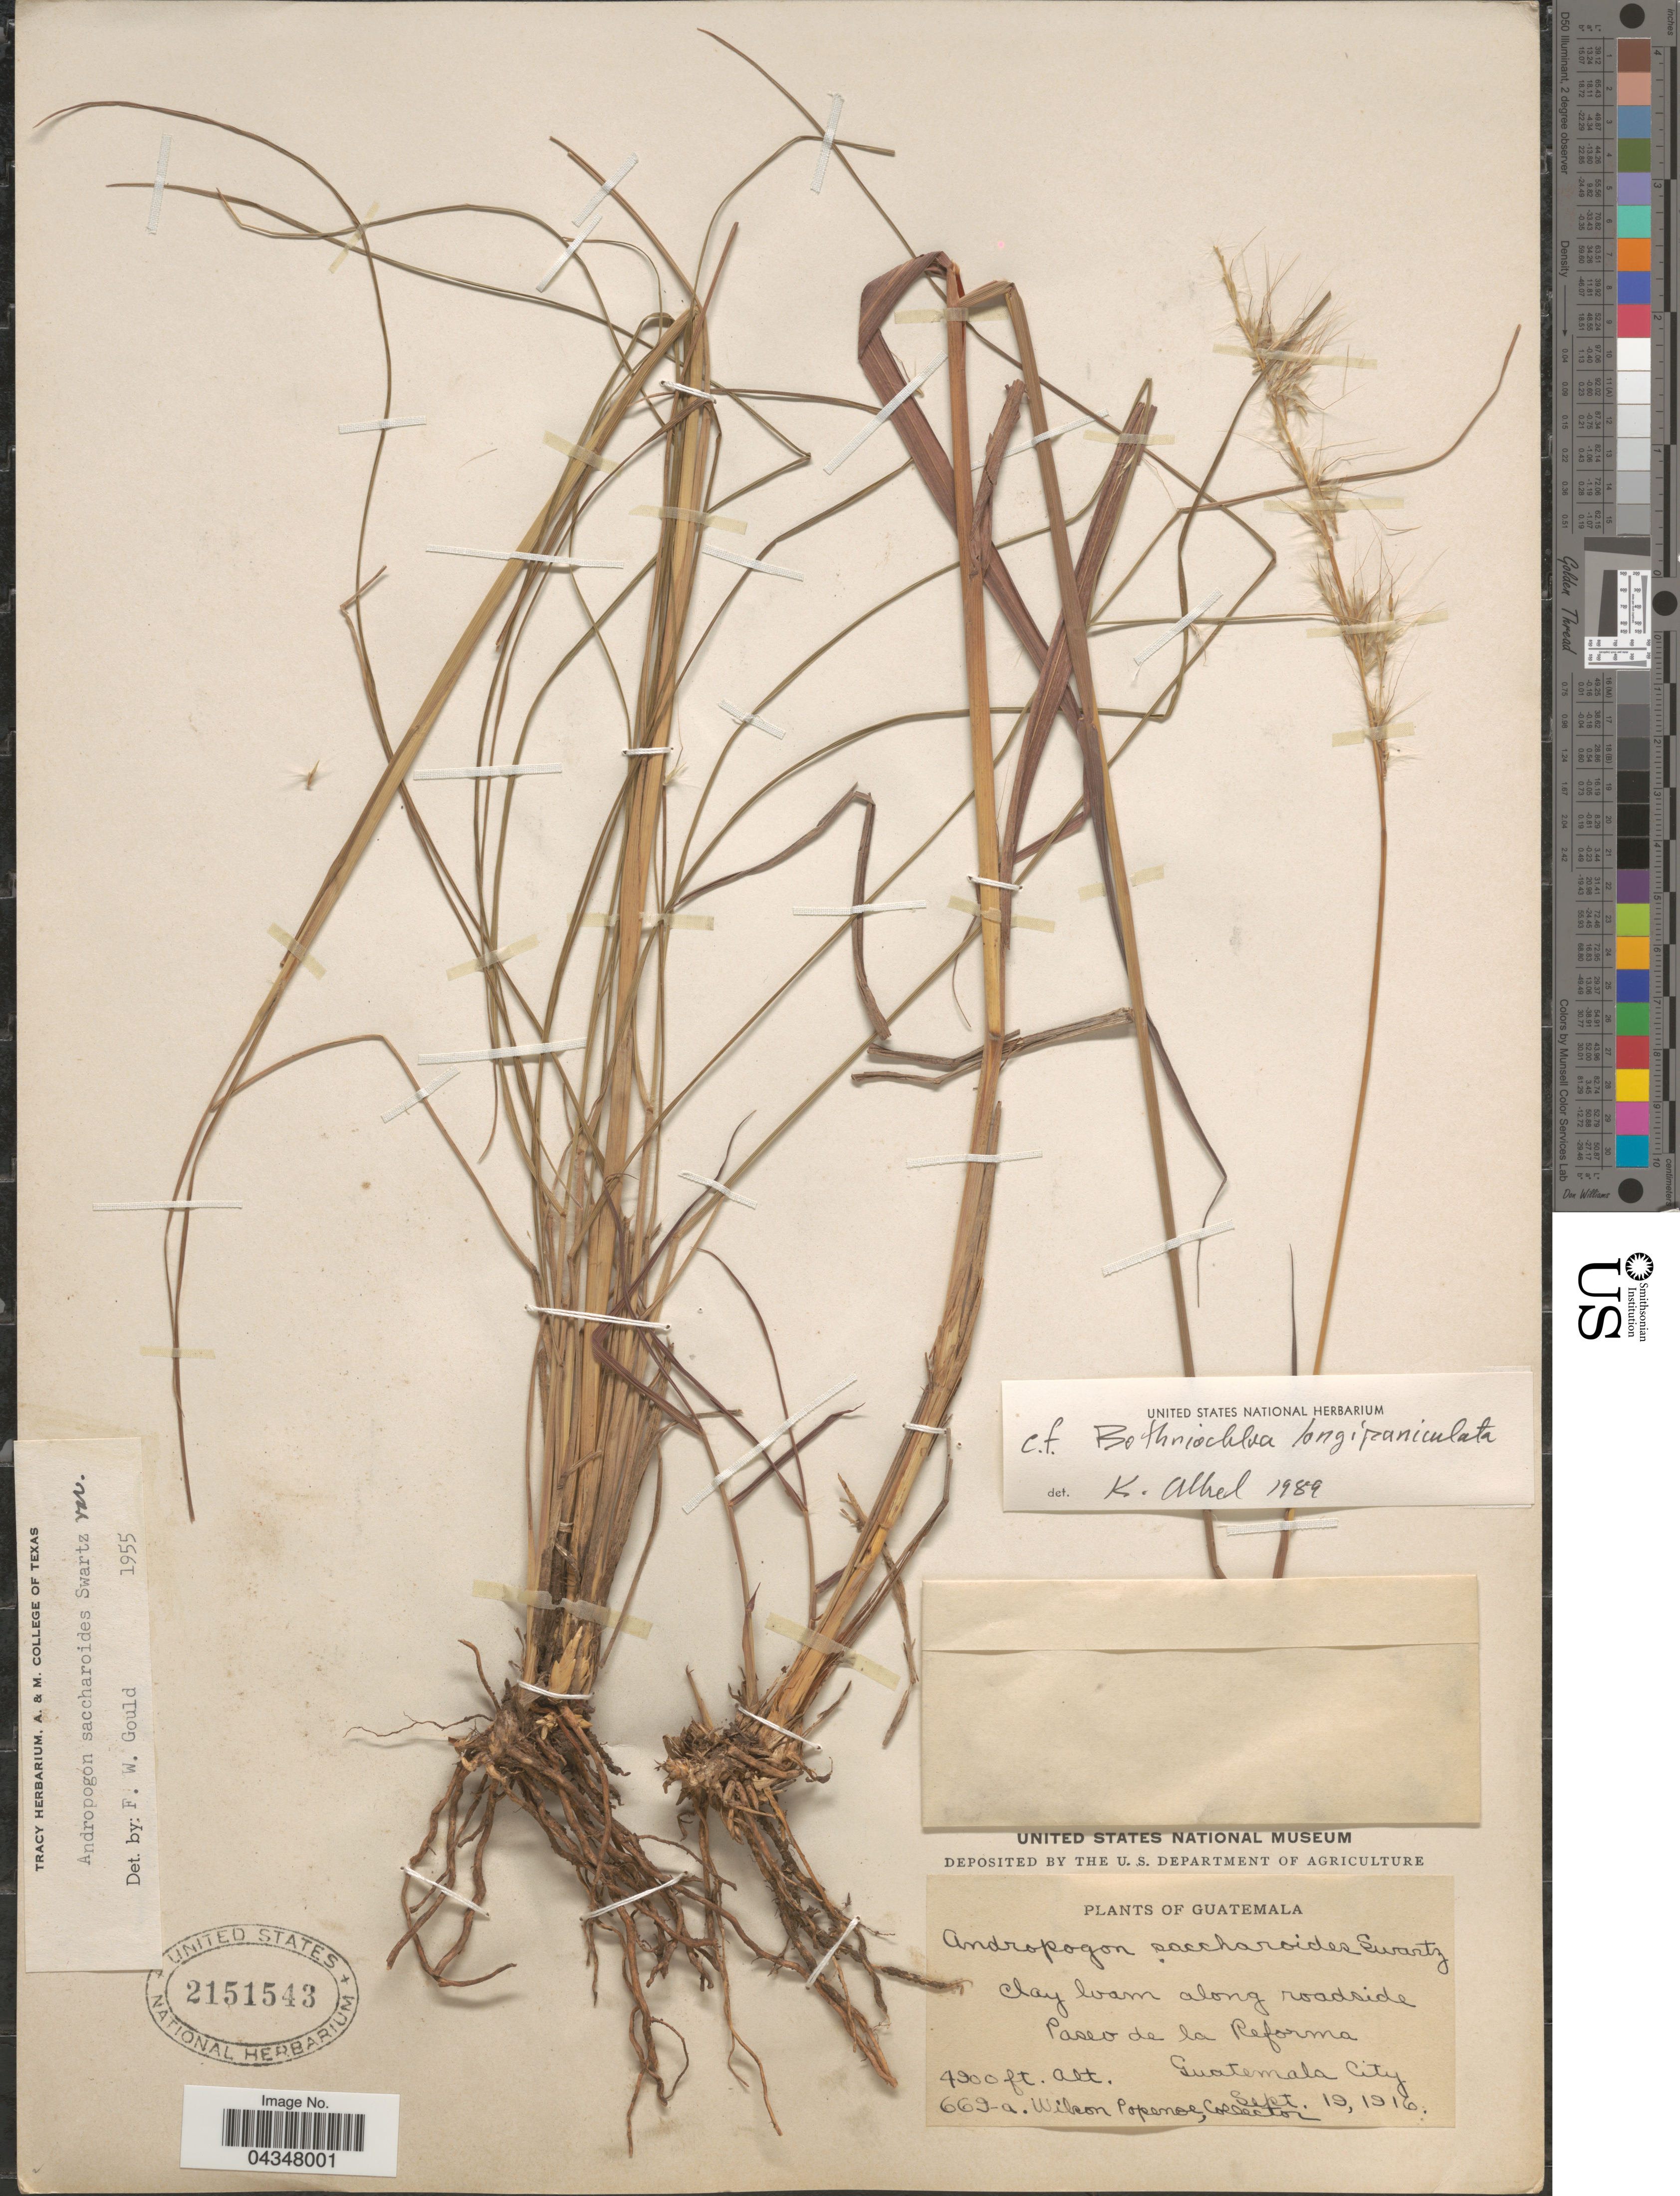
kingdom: Plantae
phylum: Tracheophyta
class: Liliopsida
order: Poales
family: Poaceae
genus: Bothriochloa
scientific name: Bothriochloa longipaniculata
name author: (Gould) Allred & Gould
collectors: W. Popenoe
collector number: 669-a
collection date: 1916-09-19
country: Guatemala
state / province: Guatemala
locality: Clay loam along roadside. Passo de la Reforma. Guatemala City.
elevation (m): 1494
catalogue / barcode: US 2151543